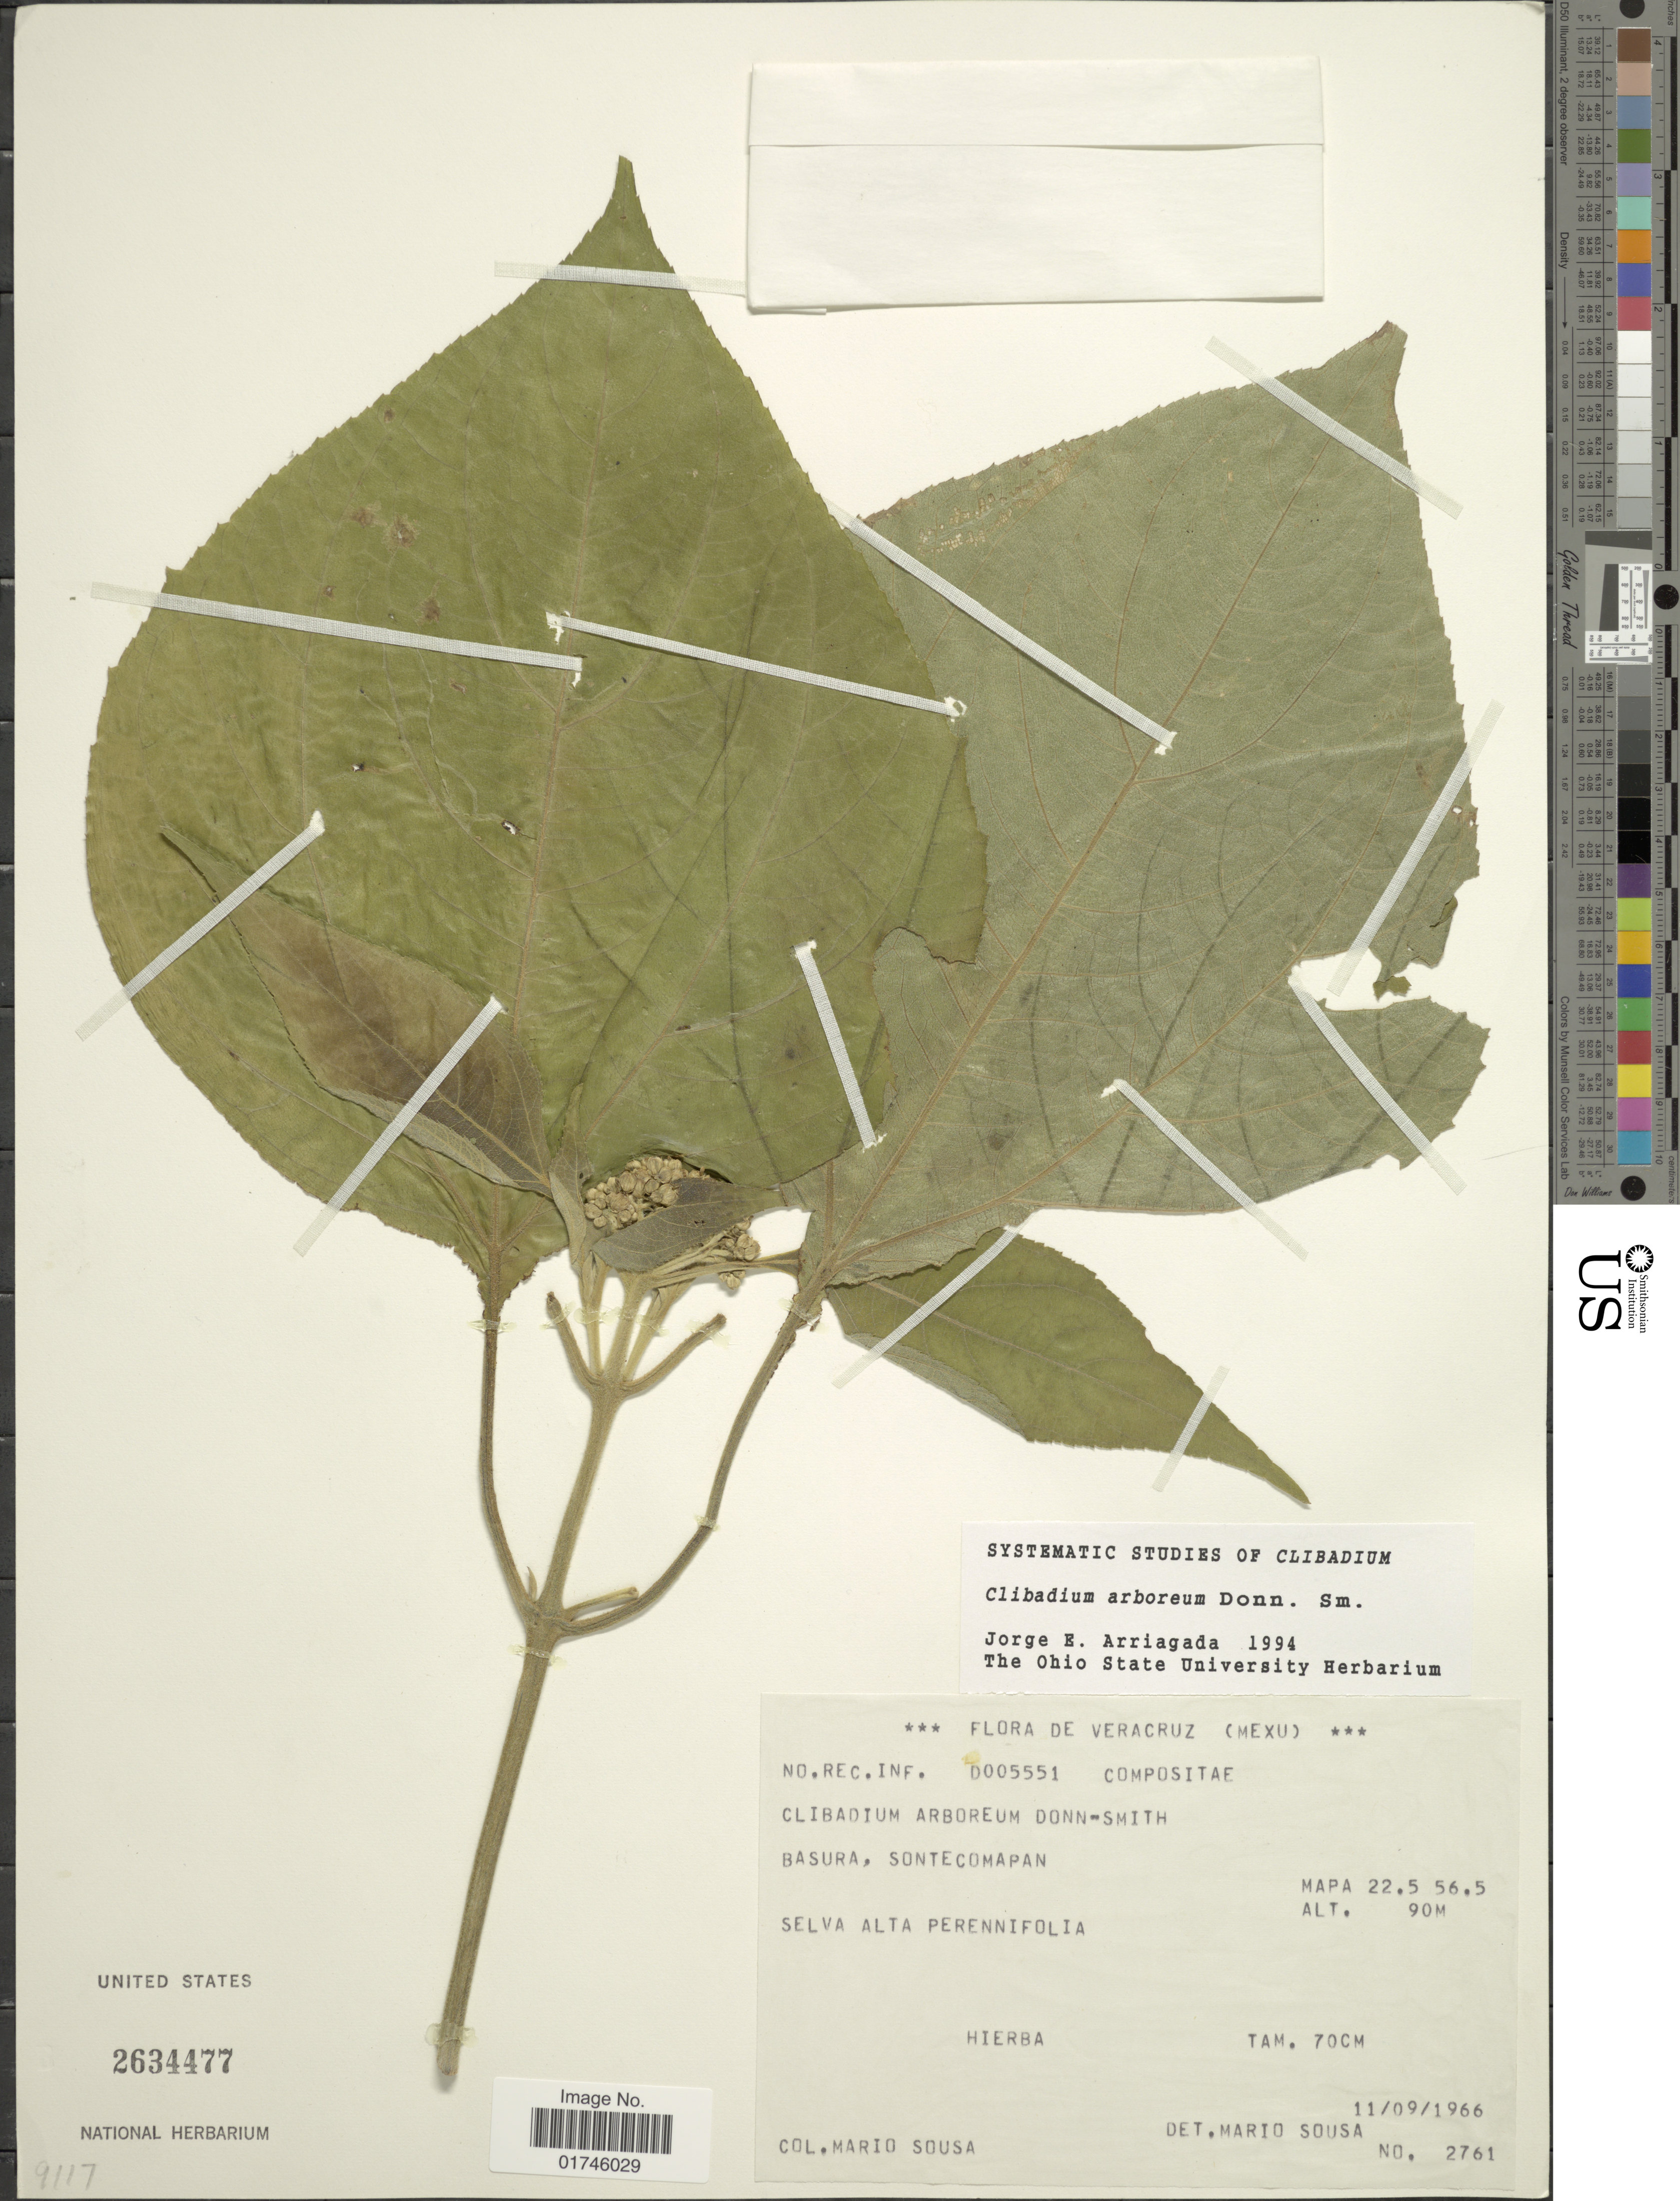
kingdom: Plantae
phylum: Tracheophyta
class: Magnoliopsida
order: Asterales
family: Asteraceae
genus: Clibadium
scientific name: Clibadium arboreum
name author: Donn. Sm.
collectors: M. Sousa S.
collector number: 2761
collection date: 1966-09-11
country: Mexico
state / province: Veracruz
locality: Veracruz (Mexu). Basura, Sontecomapnan.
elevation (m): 90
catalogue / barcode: US 2634477